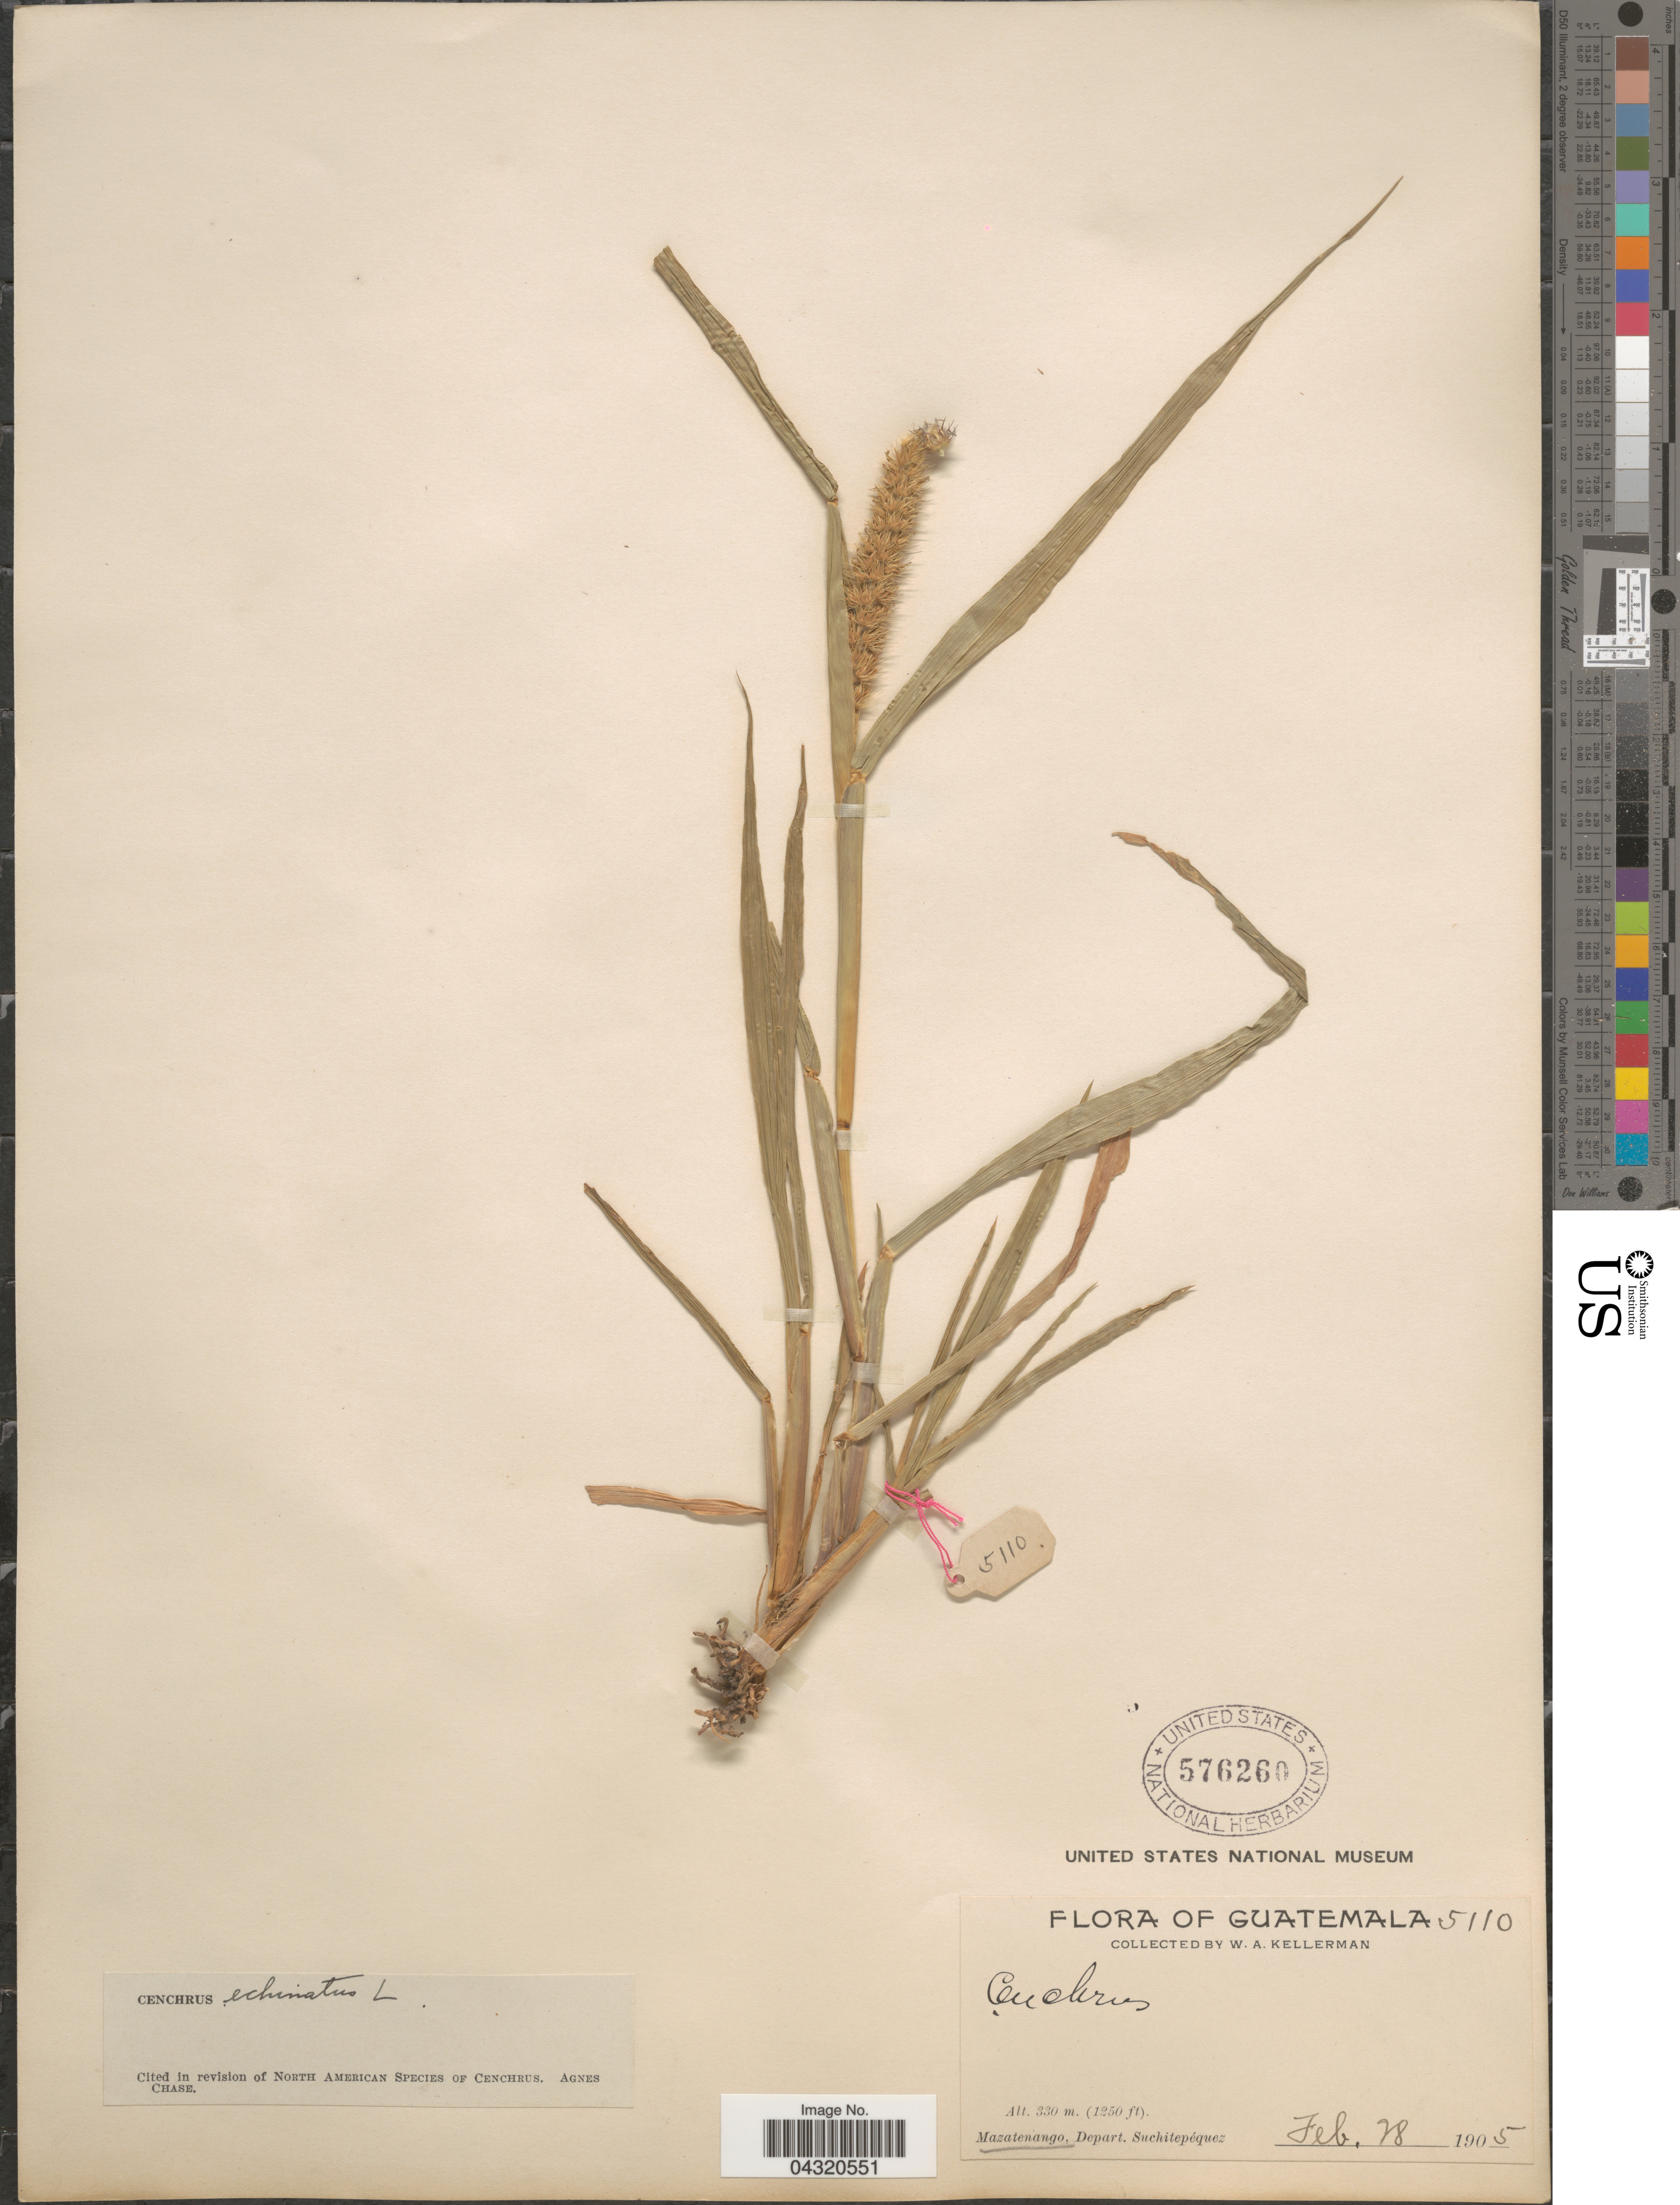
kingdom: Plantae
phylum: Tracheophyta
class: Liliopsida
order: Poales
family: Poaceae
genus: Cenchrus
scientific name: Cenchrus echinatus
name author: L.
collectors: W. Kellerman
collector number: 5110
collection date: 1905-02-28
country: Guatemala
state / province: Suchitepequez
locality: Mazatenango, Depart. Suchitepéquez.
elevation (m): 350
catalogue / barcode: US 576260